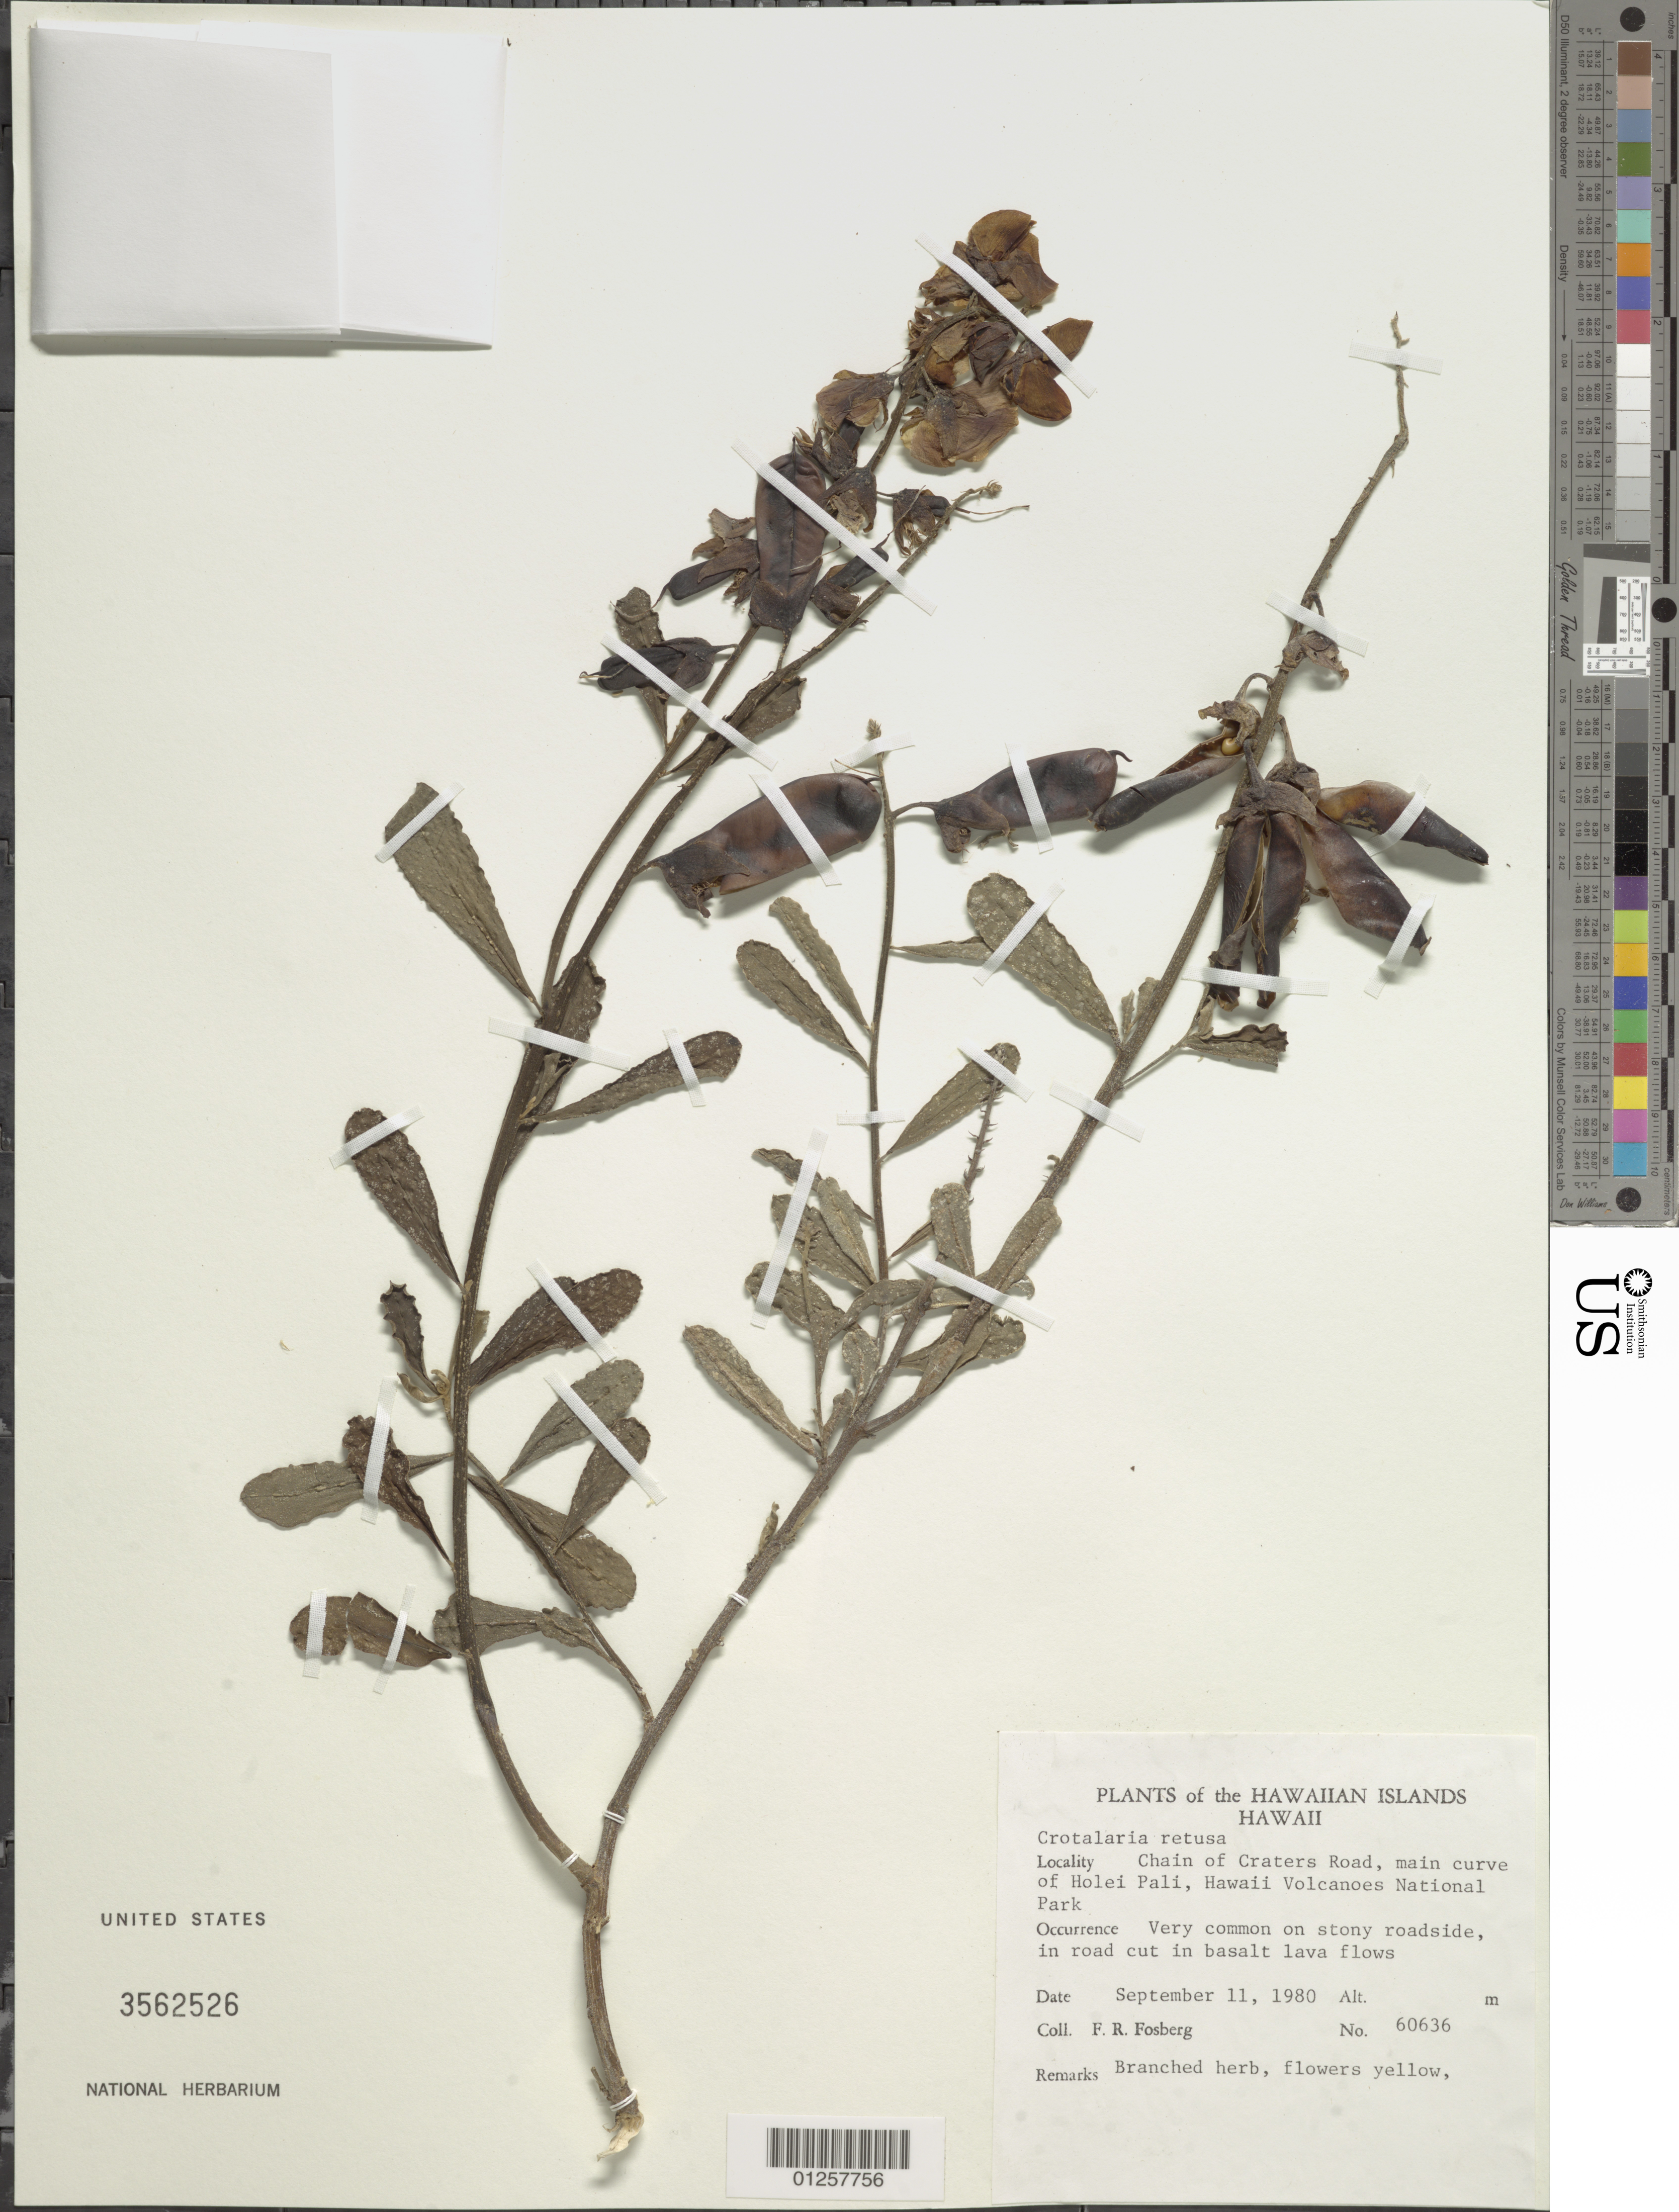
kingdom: Plantae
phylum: Tracheophyta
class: Magnoliopsida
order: Fabales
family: Fabaceae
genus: Crotalaria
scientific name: Crotalaria retusa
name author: L.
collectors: F. R. Fosberg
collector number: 60636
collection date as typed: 11 Sep 1980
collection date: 1980-09-11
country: United States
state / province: Hawaii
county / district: Hawaii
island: Hawaii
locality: Chain of Craters Road, main curve of Holei Pali, Hawaii Volcanoes National Park.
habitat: Common on stony roadside, in road cut in basalt lava flows.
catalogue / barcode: US 3562526